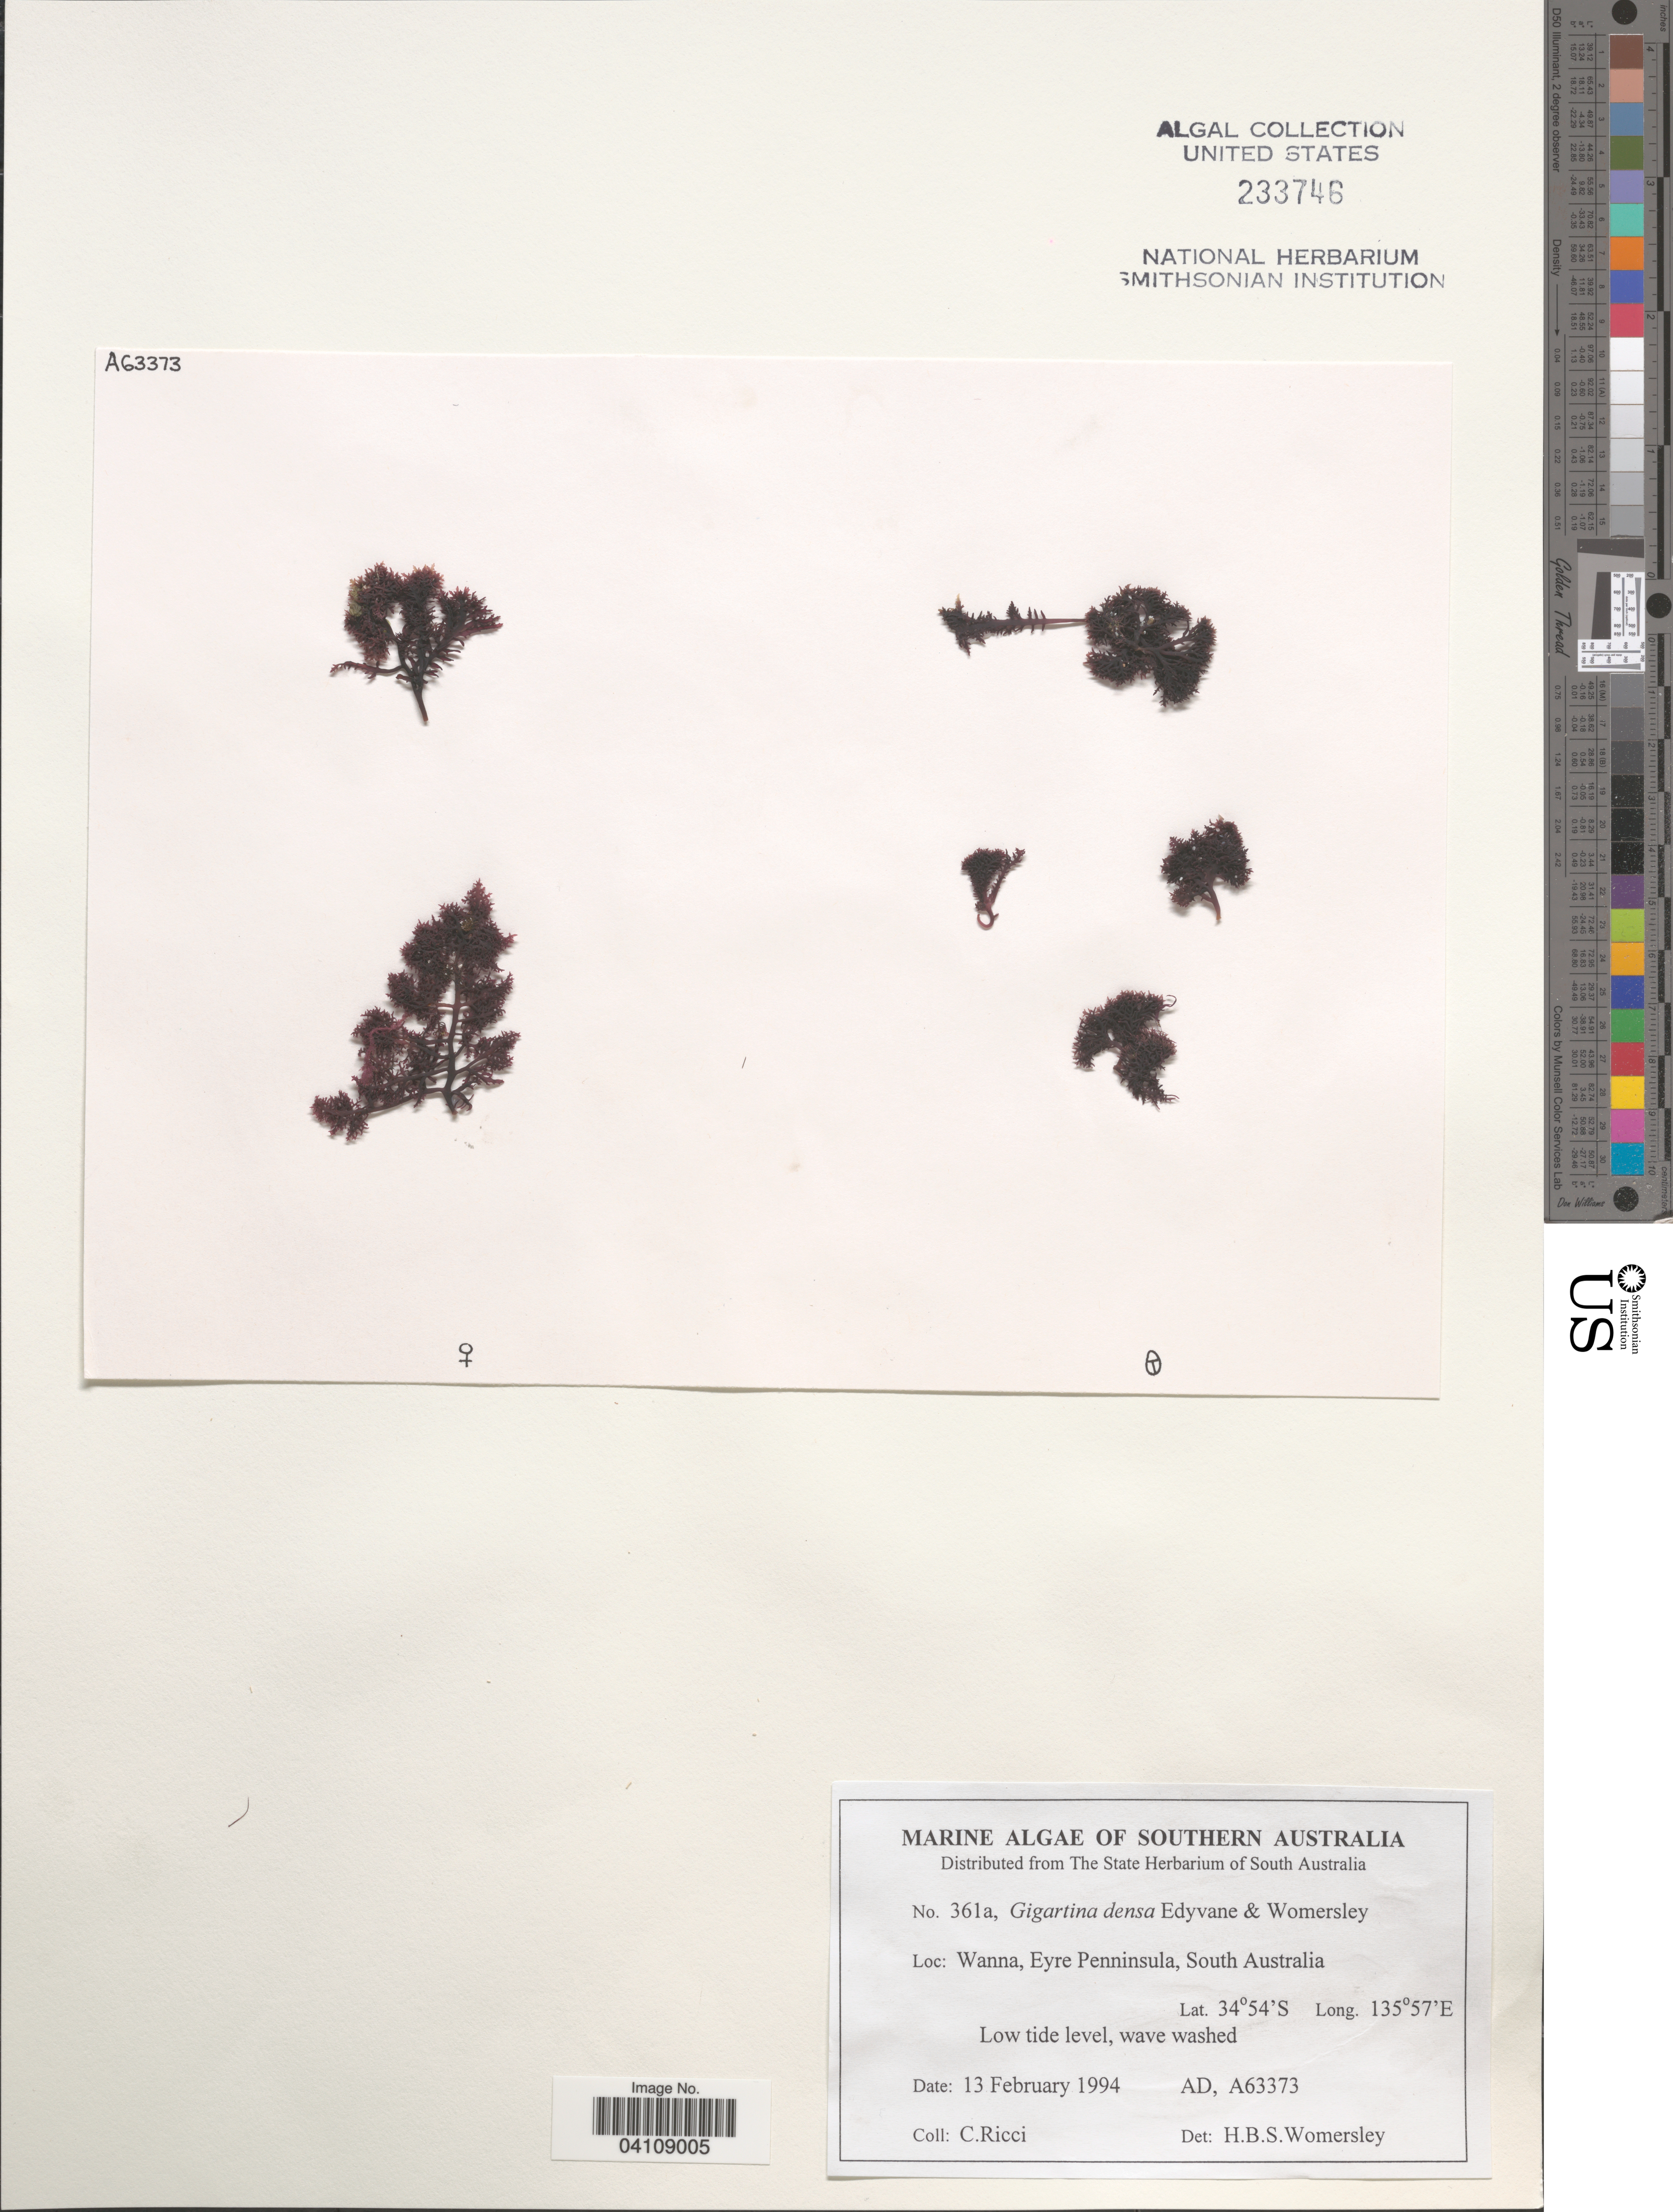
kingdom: Plantae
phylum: Rhodophyta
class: Florideophyceae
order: Gigartinales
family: Gigartinaceae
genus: Gigartina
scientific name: Gigartina densa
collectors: C. V. Ricci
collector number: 361a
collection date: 1994-02-13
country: Australia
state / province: South Australia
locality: Southern Australia. Wanna, Eyre Penninsula.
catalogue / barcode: US 233746